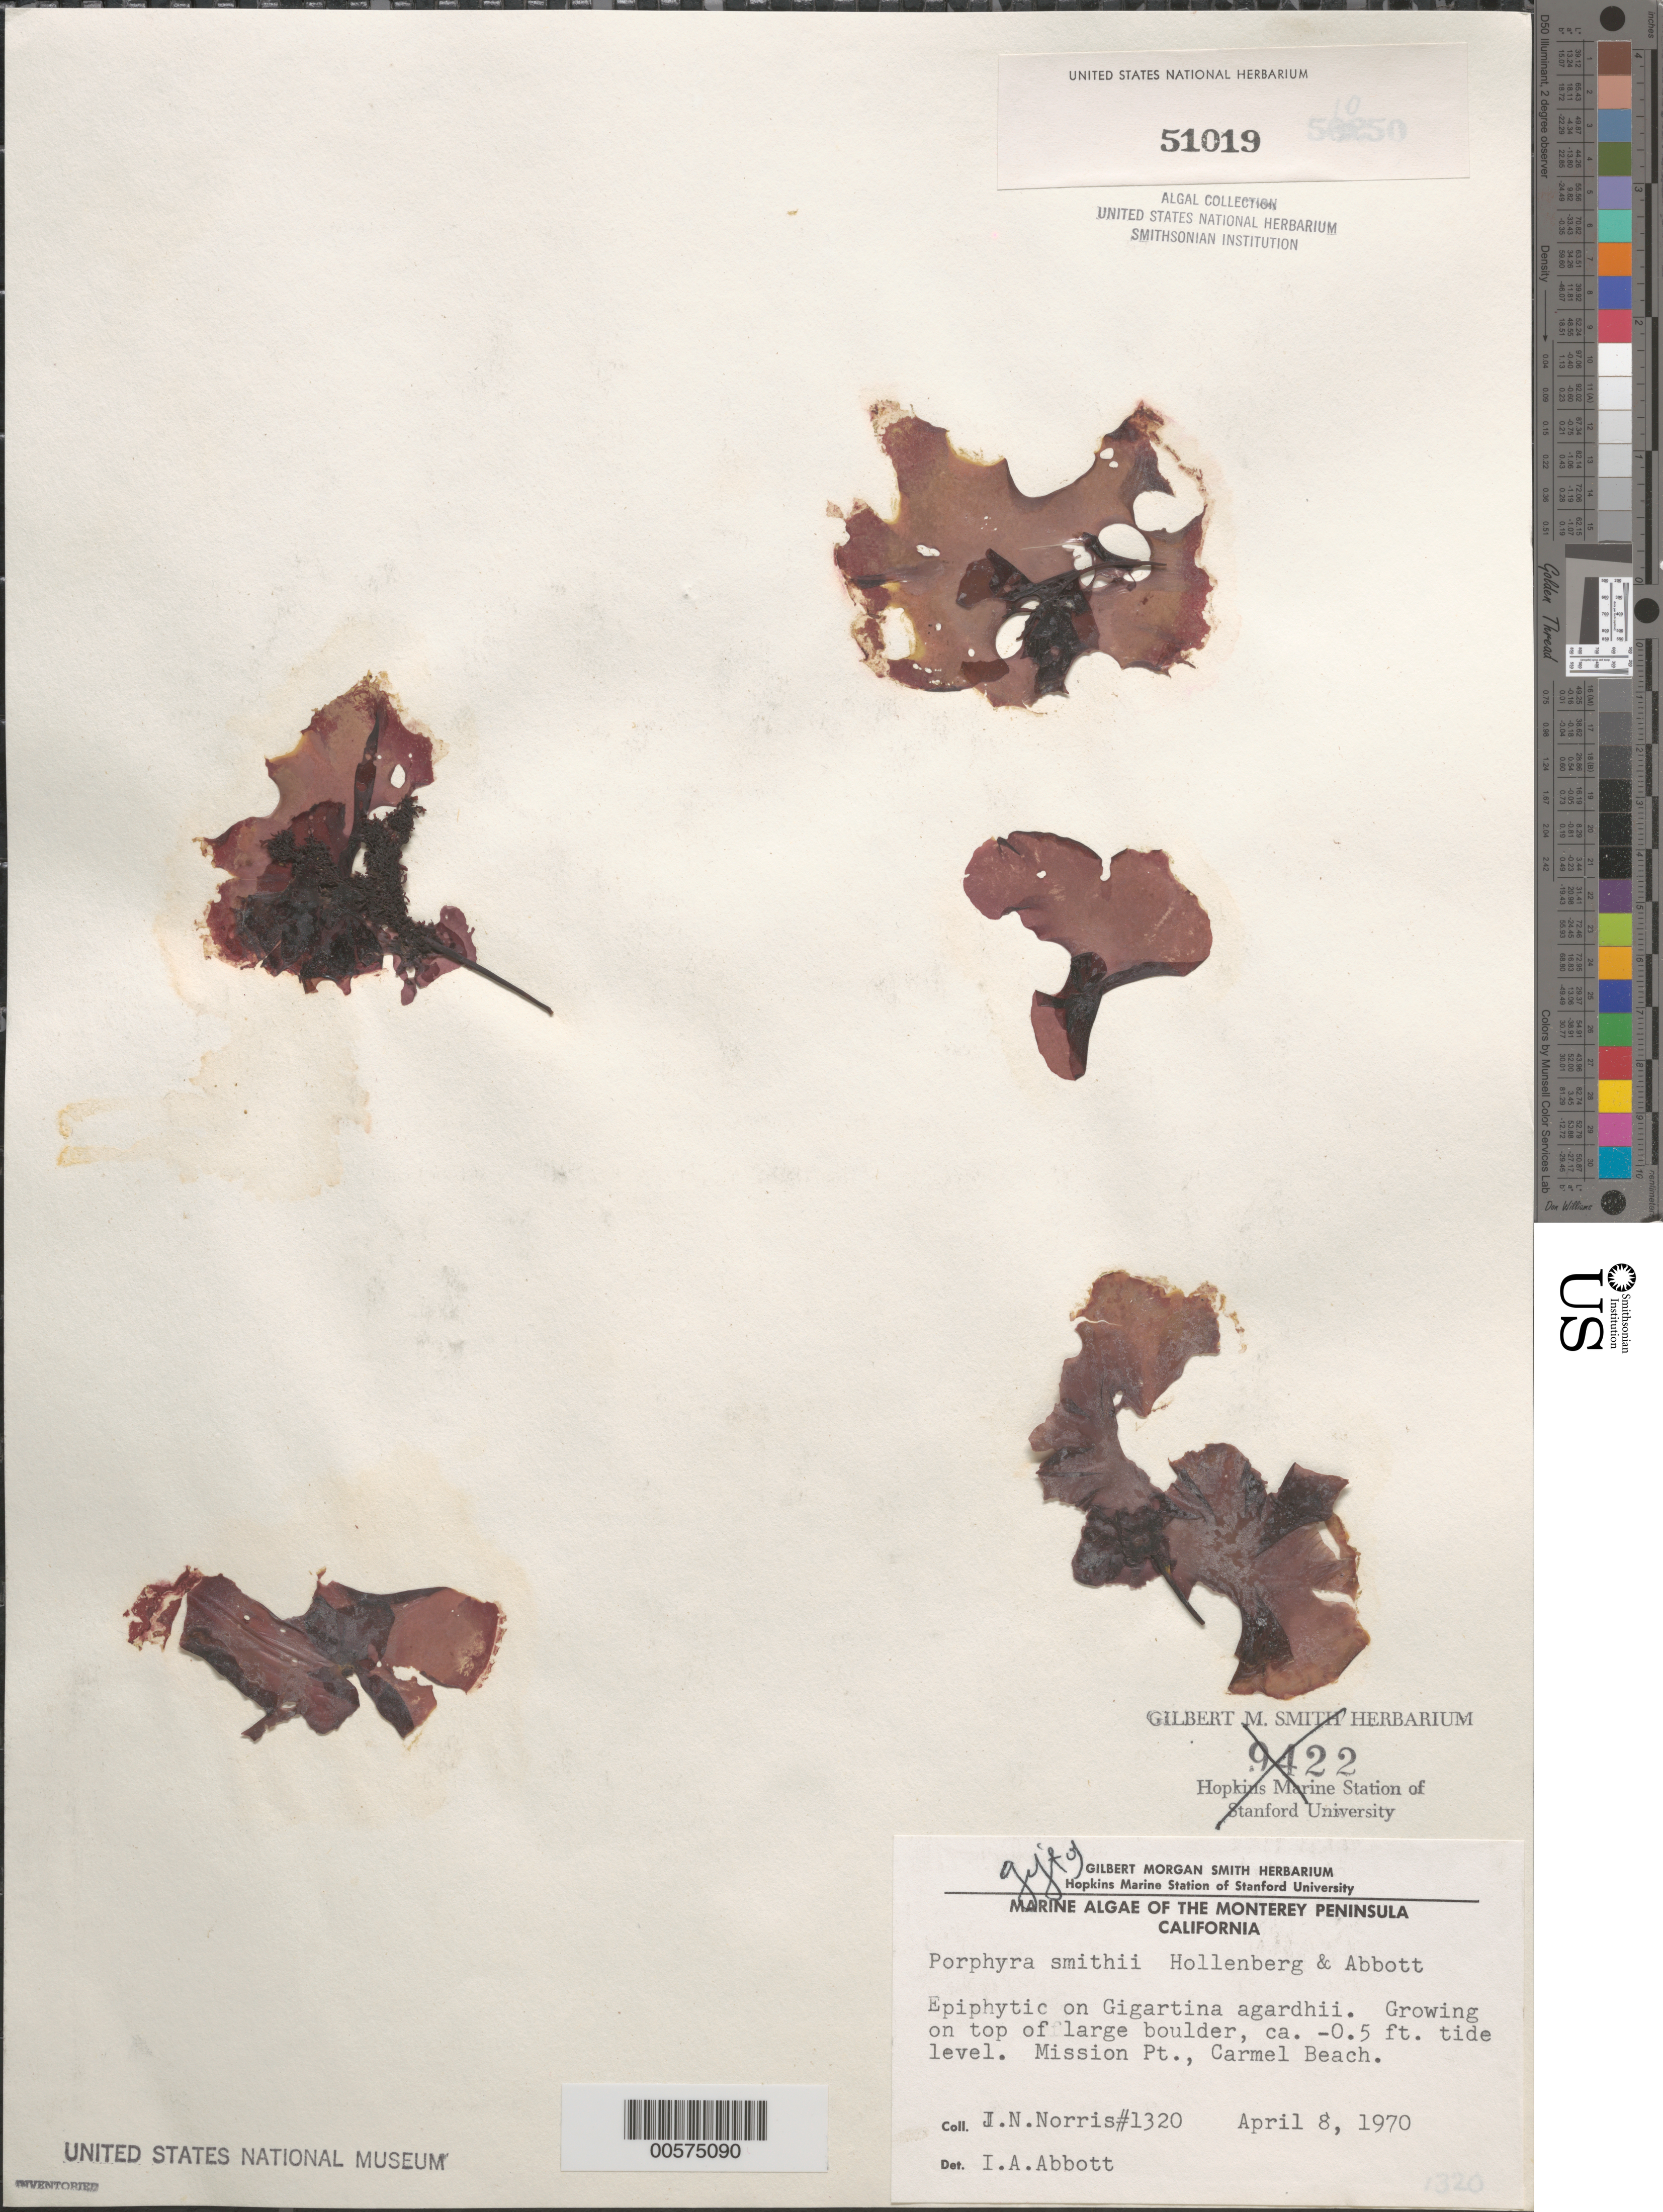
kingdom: Plantae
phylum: Rhodophyta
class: Bangiophyceae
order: Bangiales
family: Bangiaceae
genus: Pyropia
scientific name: Pyropia smithii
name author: (Hollenb. & I.A. Abbott) S.C. Lindstrom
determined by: Algae name updating Project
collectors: J. N. Norris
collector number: JN-1320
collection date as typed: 08 Apr 1970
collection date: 1970-04-08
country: United States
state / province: California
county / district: Monterey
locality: Mission Point, Carmel Beach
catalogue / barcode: US 51019